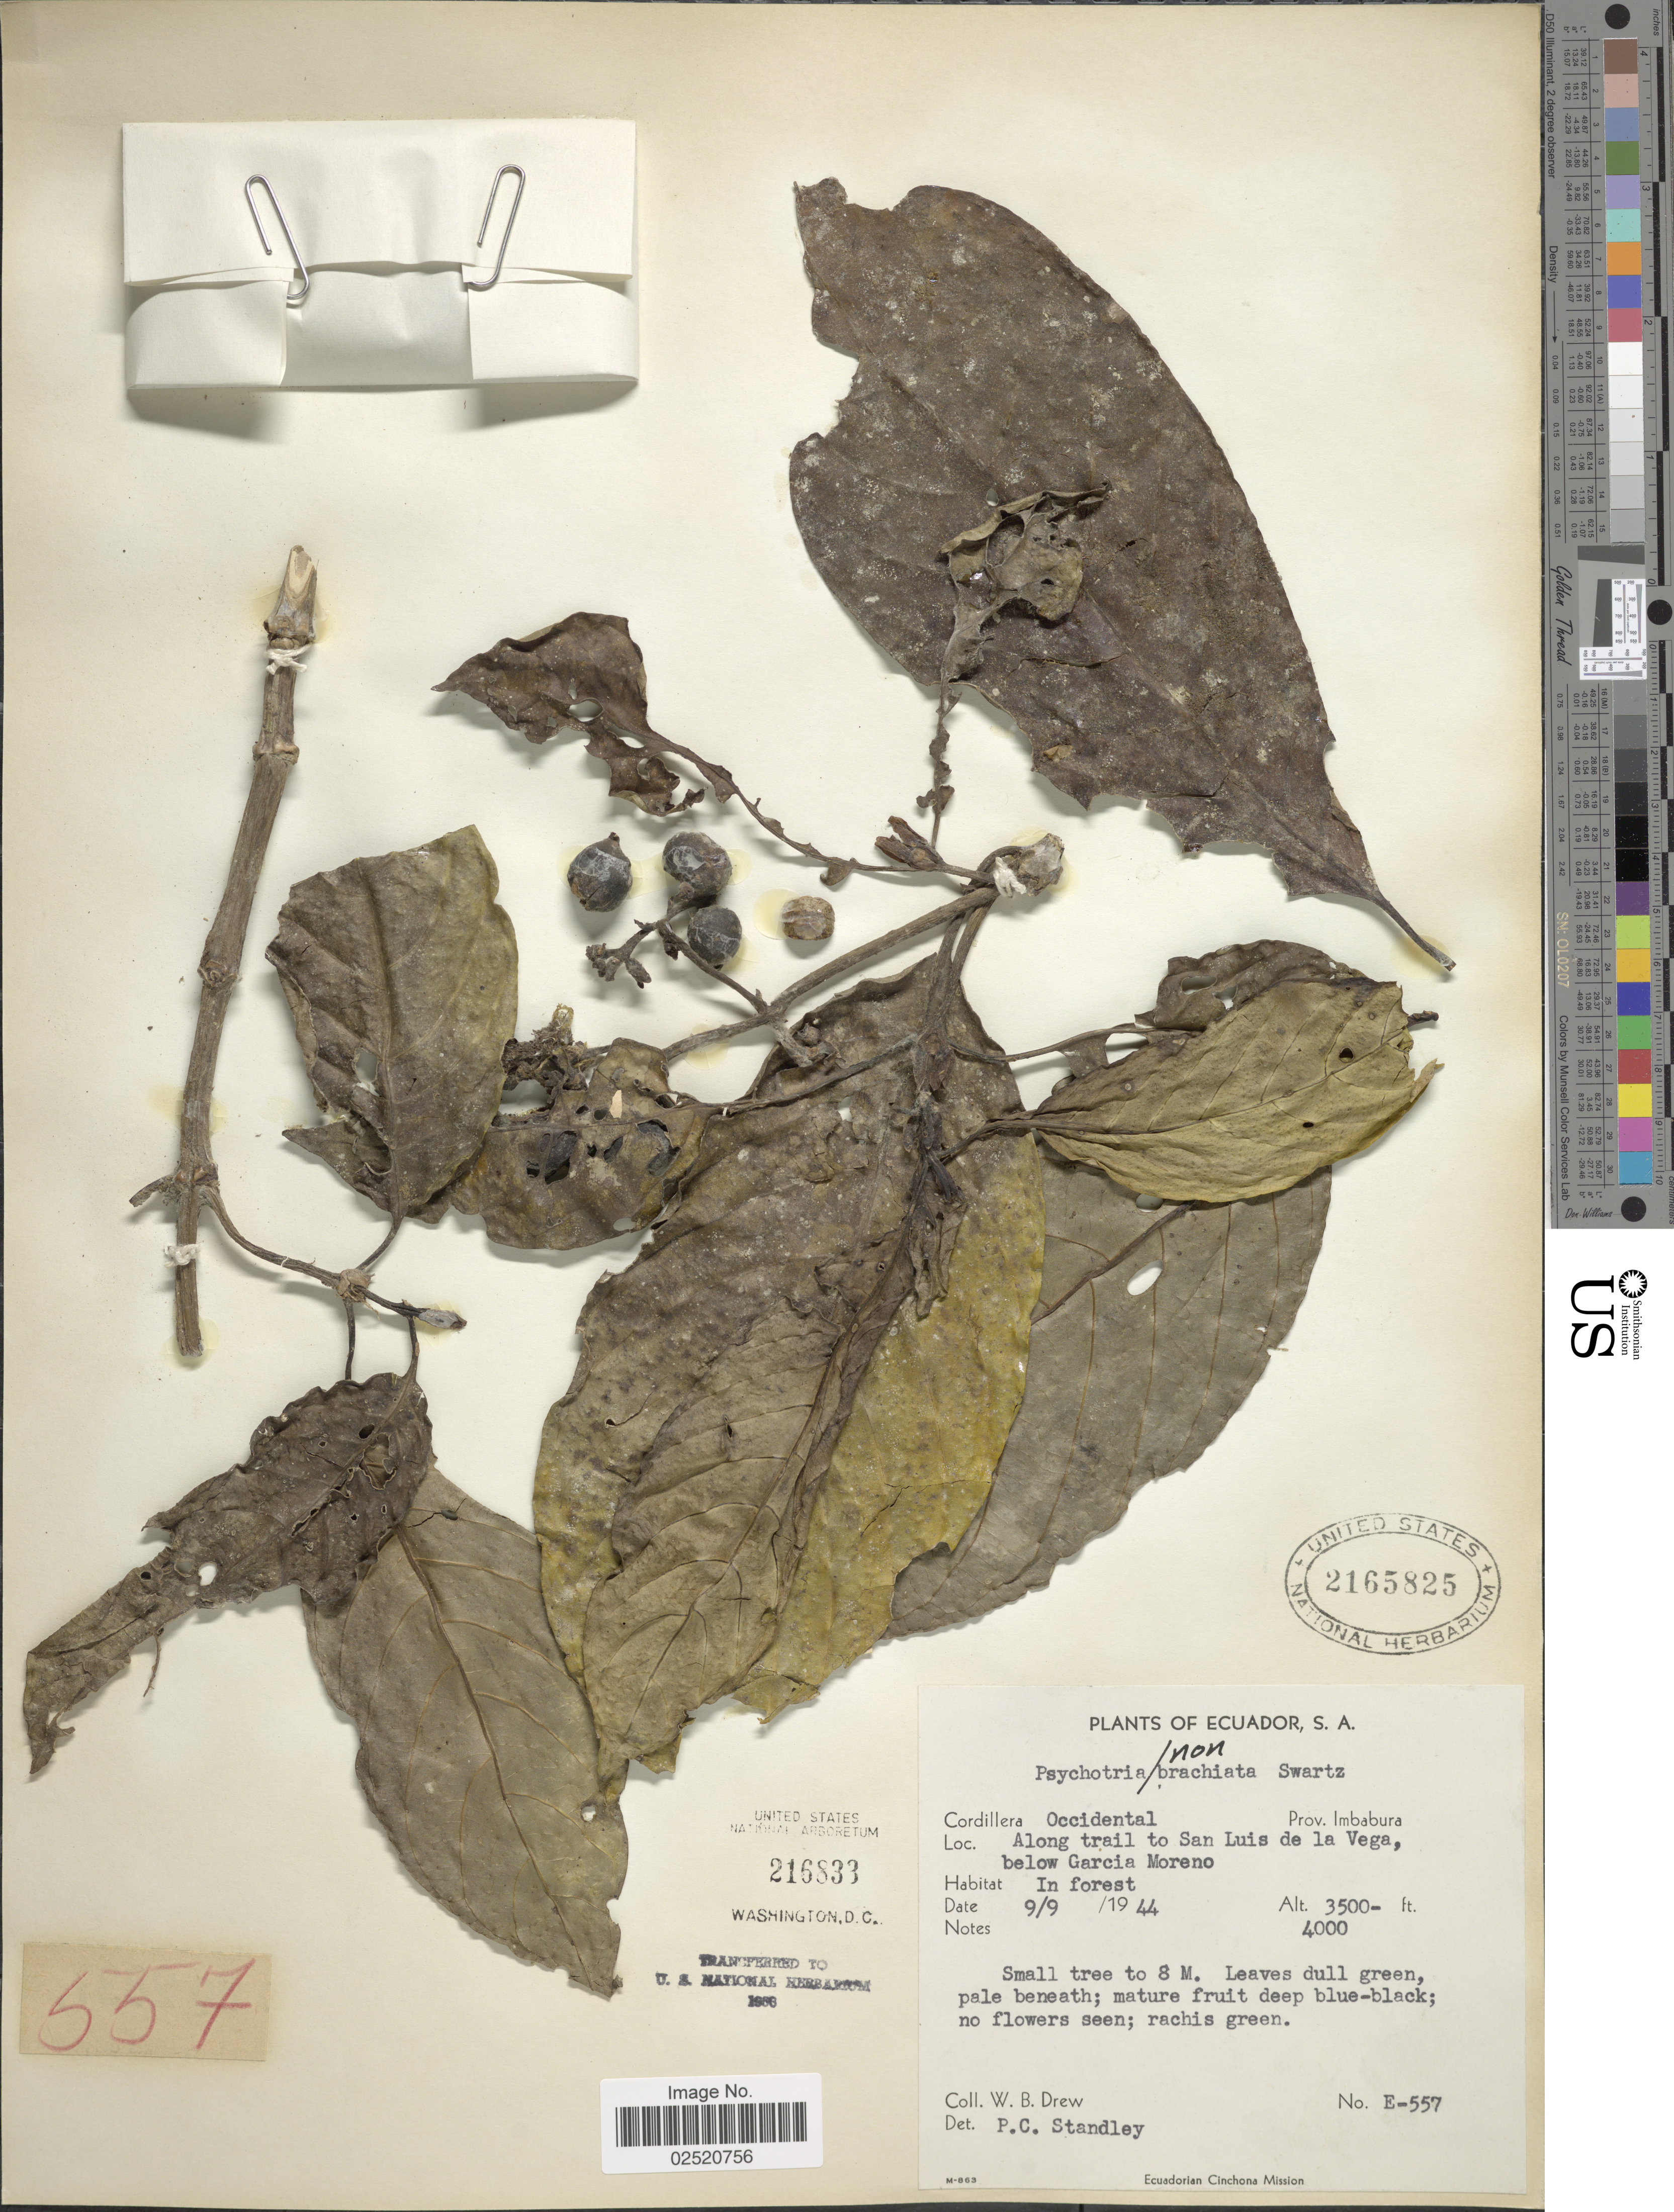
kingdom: Plantae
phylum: Tracheophyta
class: Magnoliopsida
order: Gentianales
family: Rubiaceae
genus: Psychotria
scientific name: Psychotria sp.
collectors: W. B. Drew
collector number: E-557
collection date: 1944-09-09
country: Ecuador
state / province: Imbabura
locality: Cordillera Occidental. Along trail to San Luis de la Vega, below Garcia Moreno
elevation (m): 1067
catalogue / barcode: US 2165825